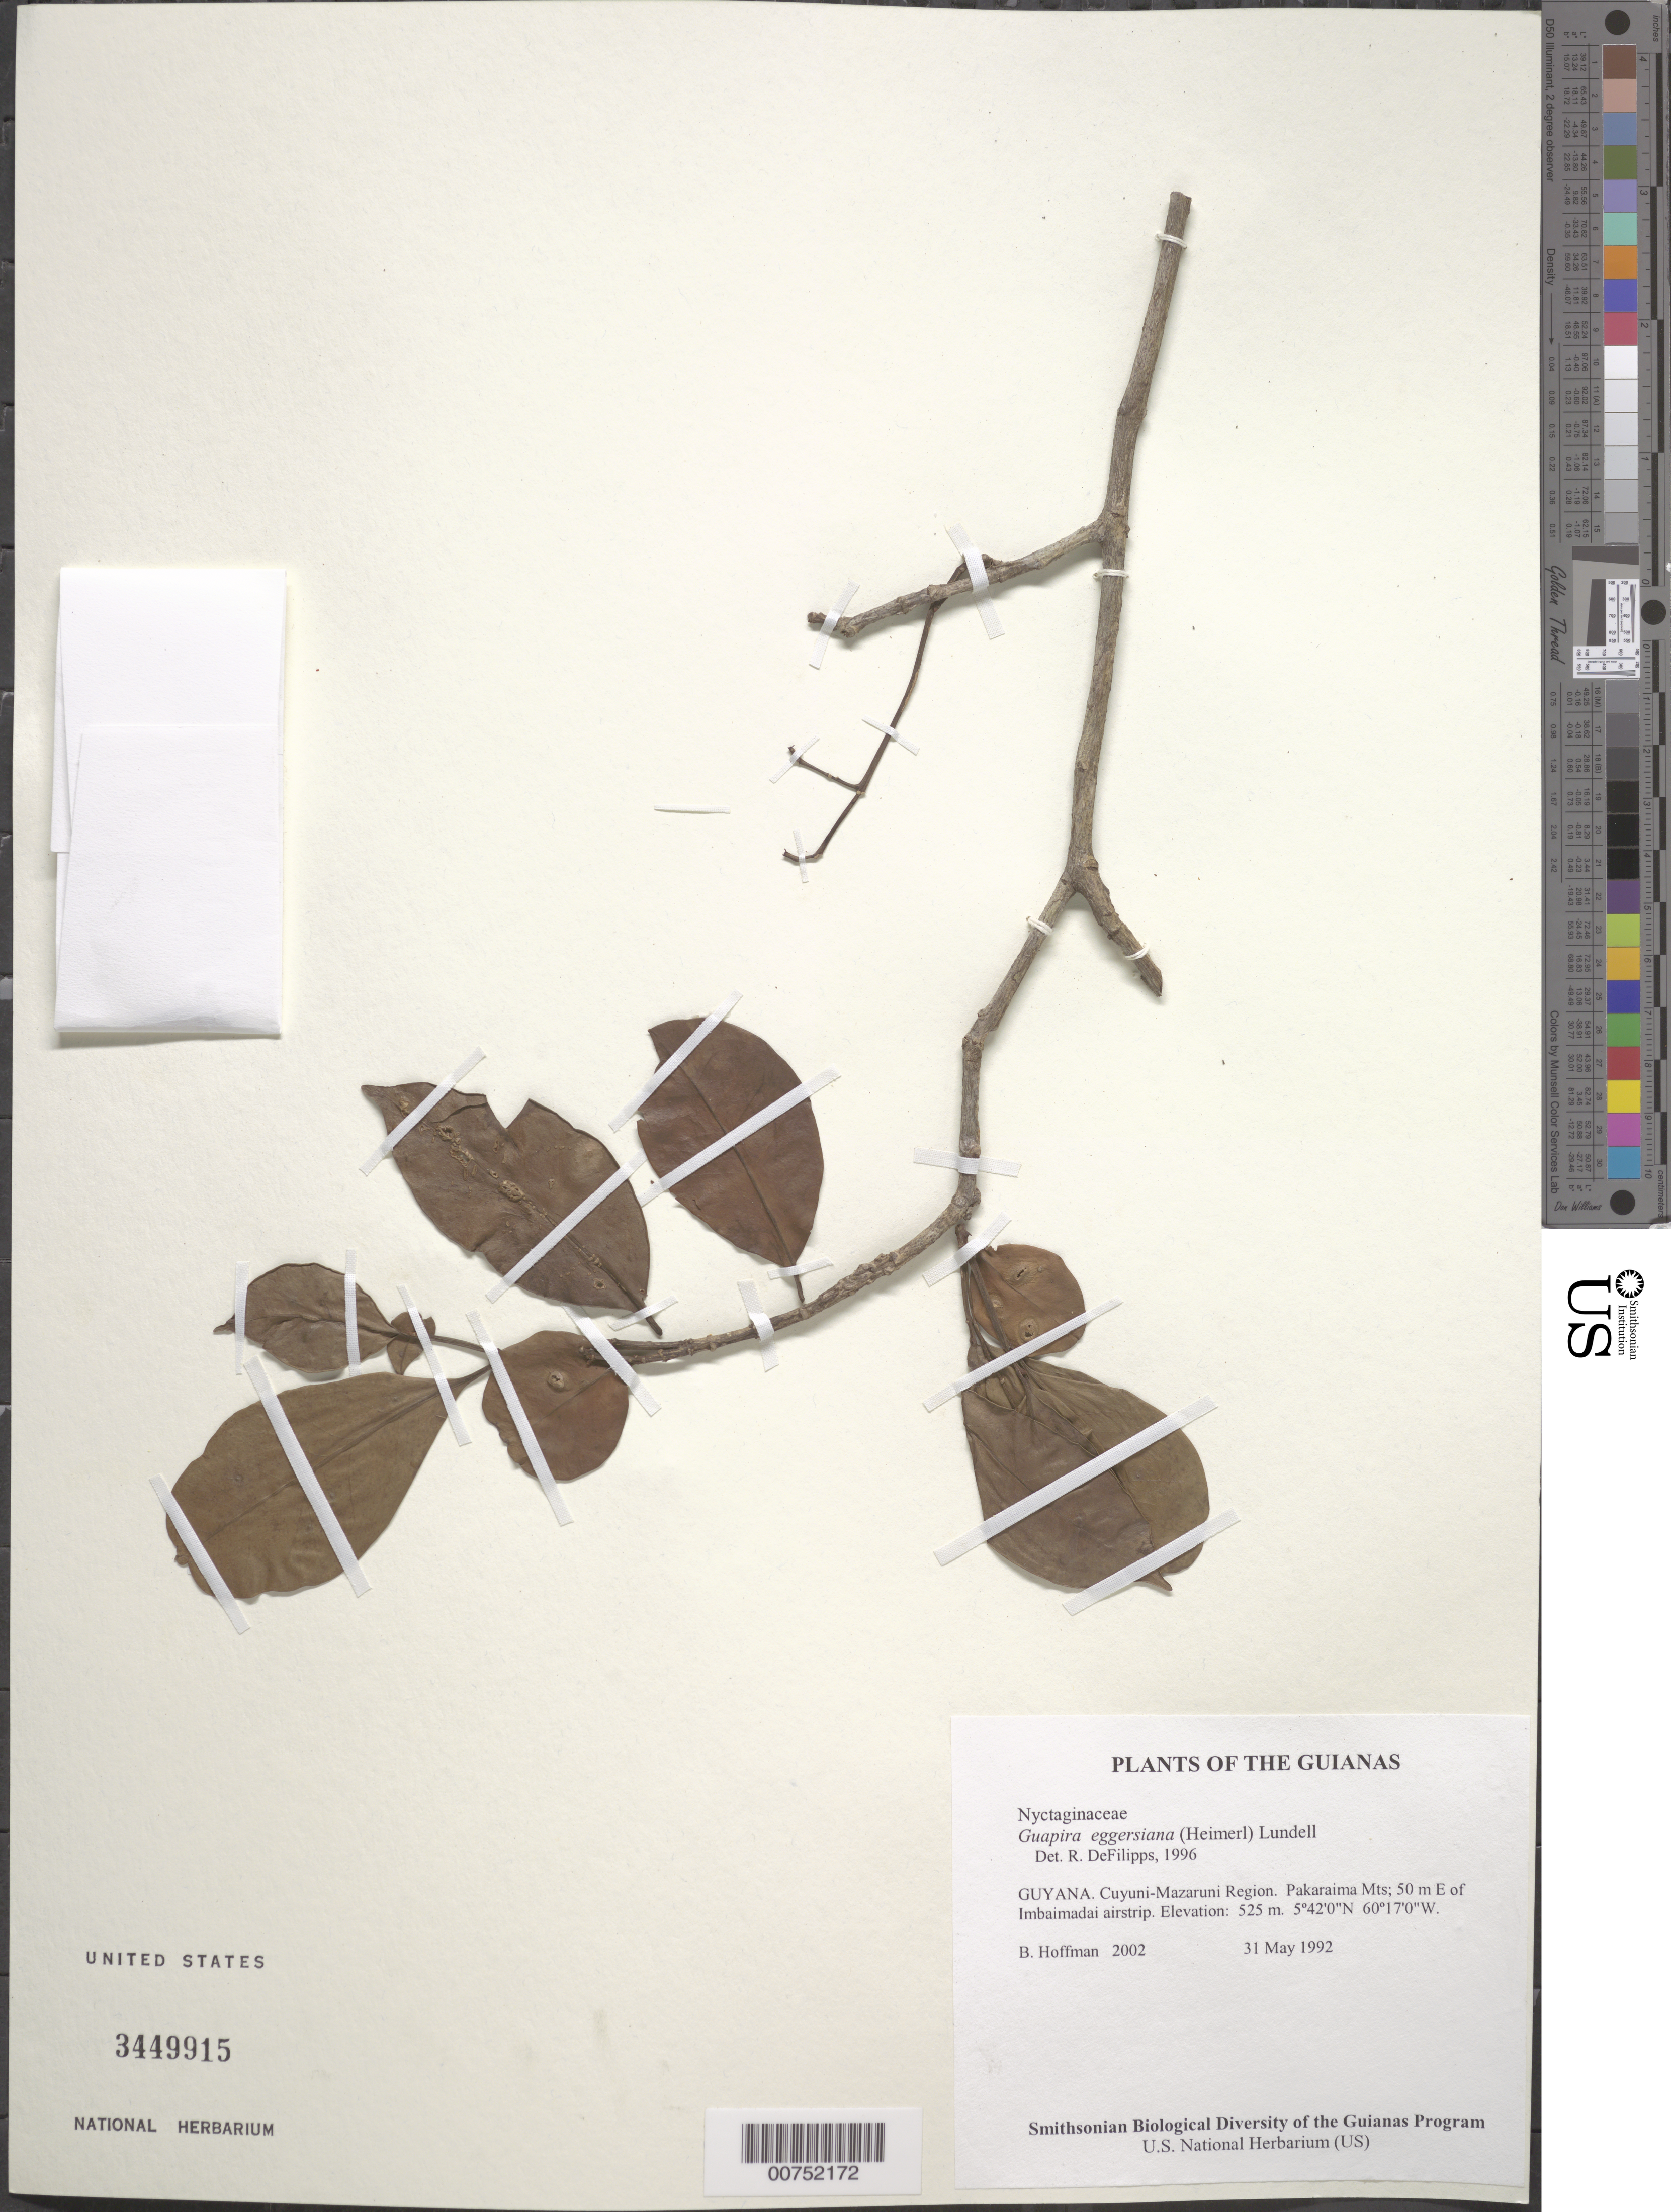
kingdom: Plantae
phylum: Tracheophyta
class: Magnoliopsida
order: Caryophyllales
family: Nyctaginaceae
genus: Guapira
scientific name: Guapira eggersiana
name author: (Heimerl) Lundell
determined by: DeFilipps, R. A.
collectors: B. Hoffman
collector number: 2002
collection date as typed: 31 May 1992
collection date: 1992-05-31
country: Guyana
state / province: Cuyuni-Mazaruni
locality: Pakaraima Mts; 50 m E of Imbaimadai airstrip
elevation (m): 525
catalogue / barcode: US 3449915